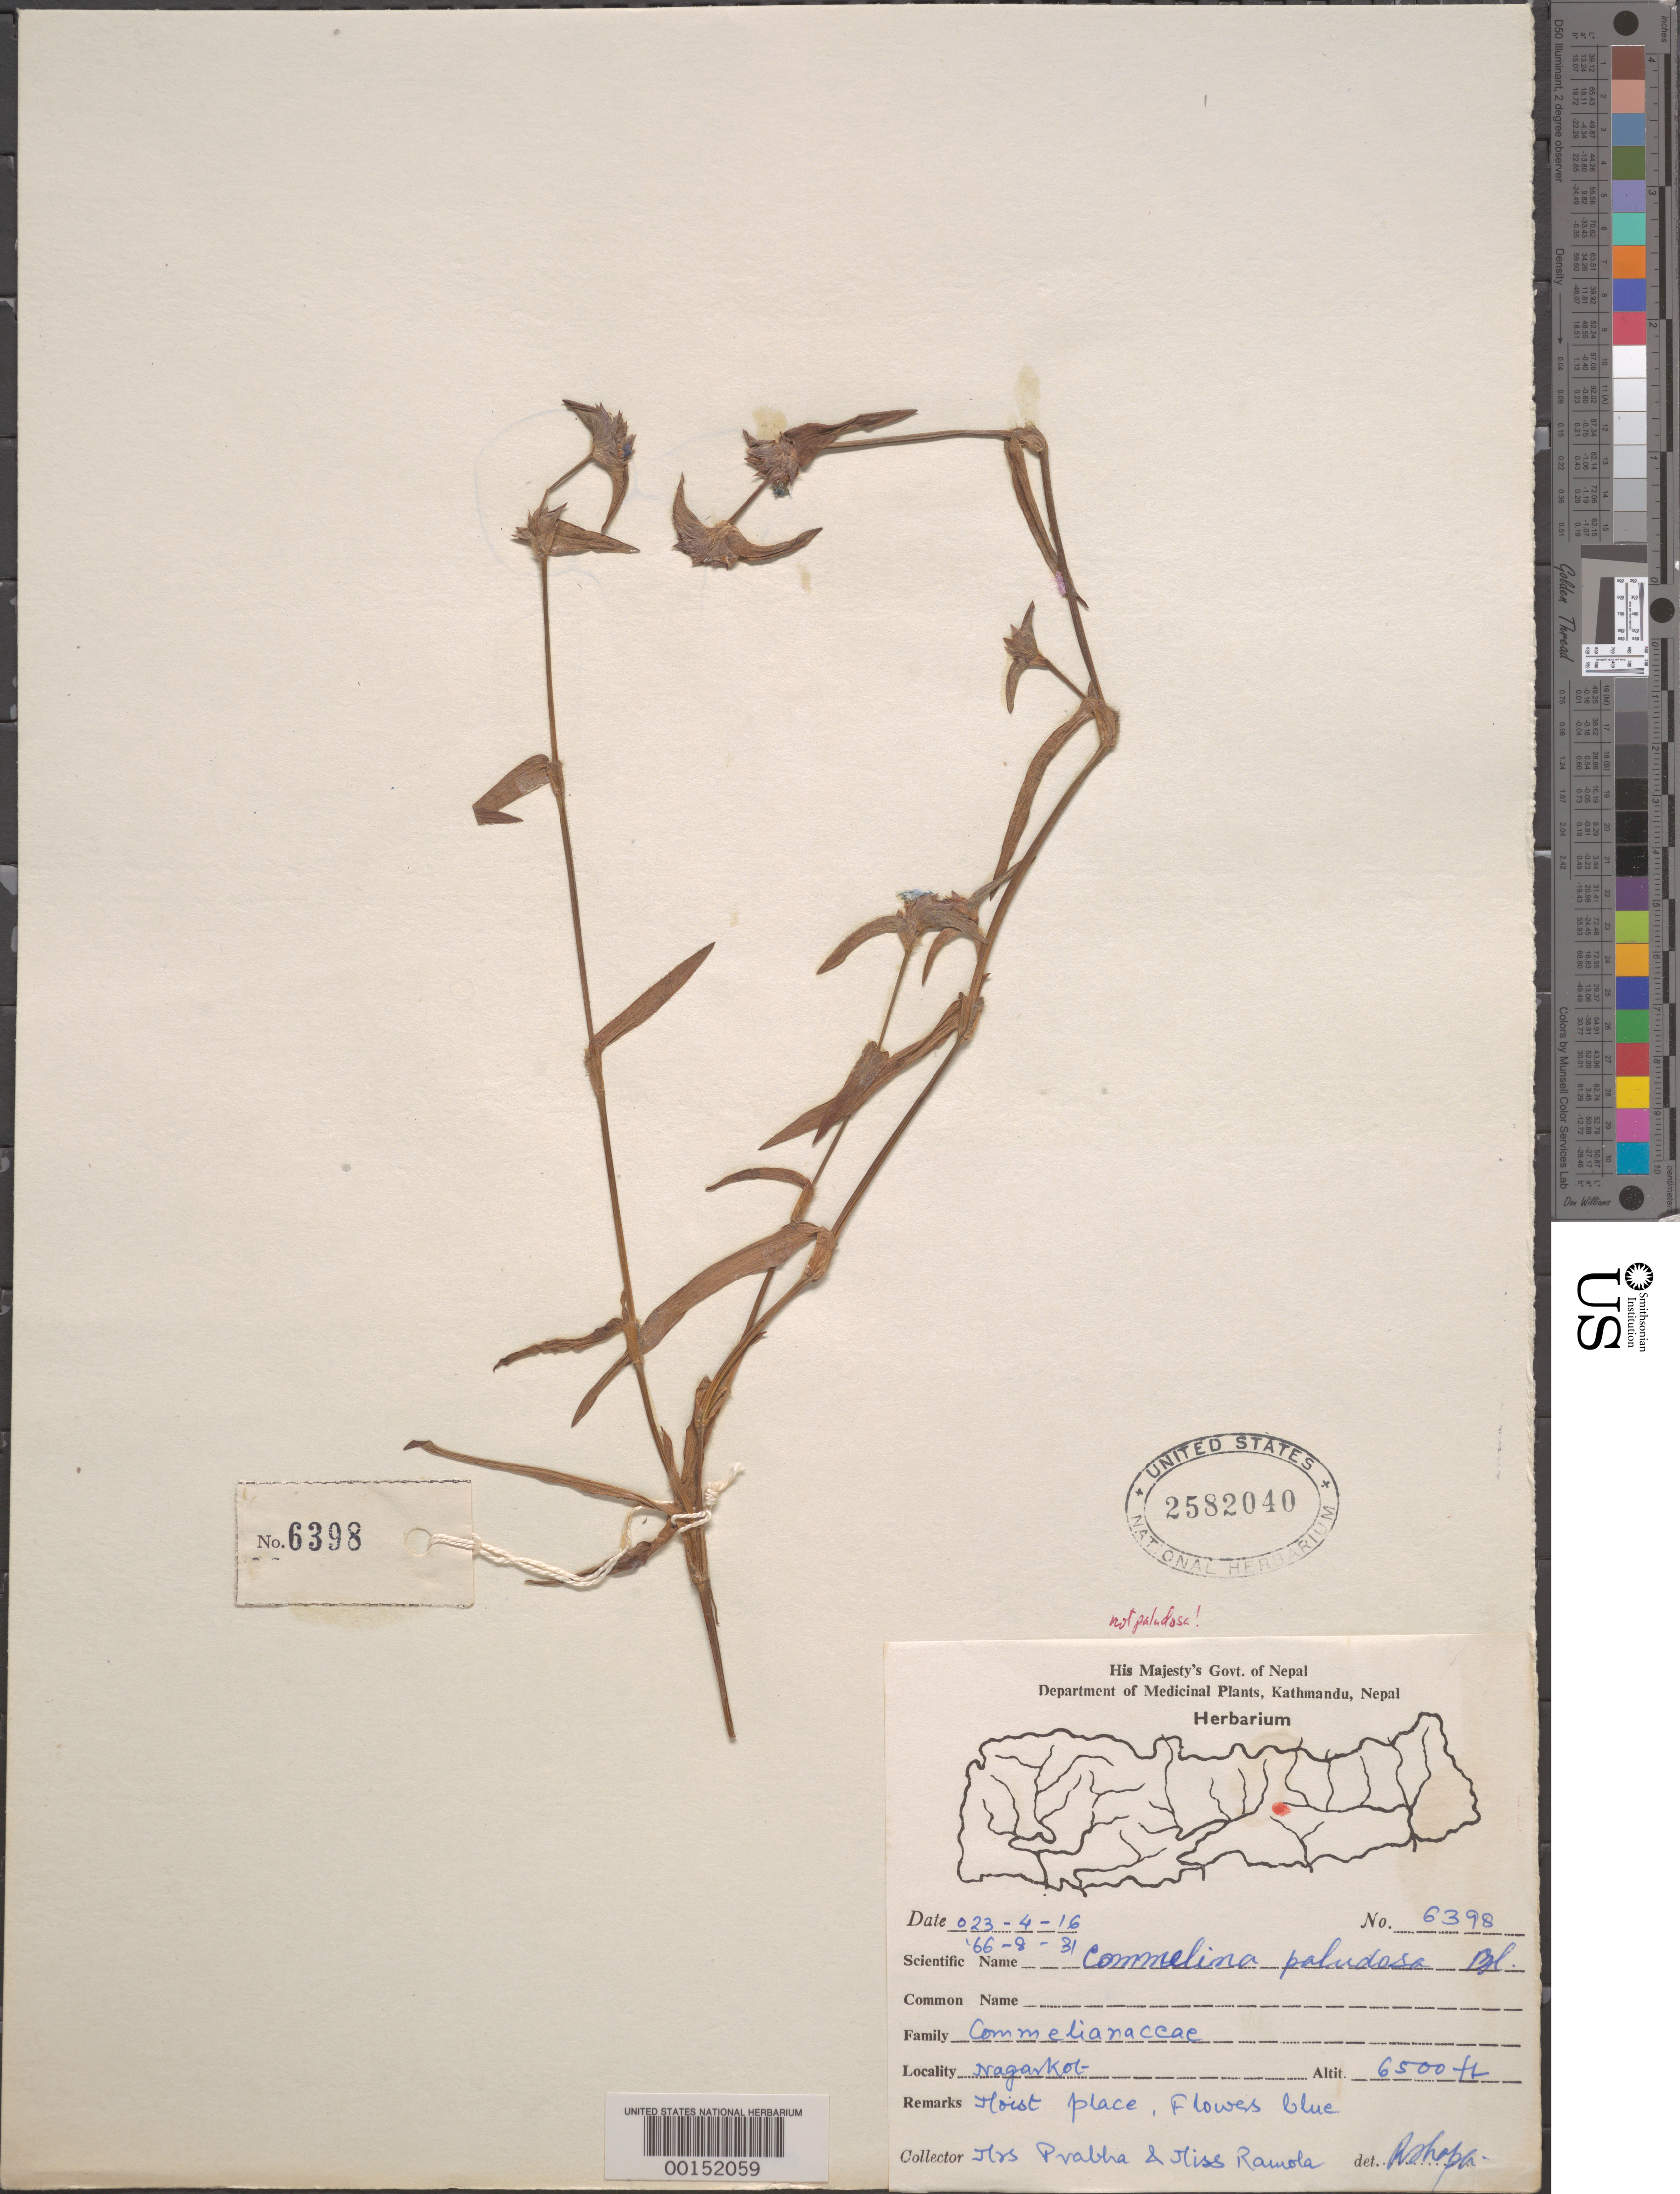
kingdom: Plantae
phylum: Tracheophyta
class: Liliopsida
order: Commelinales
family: Commelinaceae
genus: Cyanotis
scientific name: Cyanotis sp.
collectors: P. Pradhan & R. Thapa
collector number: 6398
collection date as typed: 23 Apr 1916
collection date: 1916-04-23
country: Nepal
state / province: Bagmati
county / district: Kathmandu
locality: Nagankot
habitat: Moist soil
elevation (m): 1983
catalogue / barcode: US 2582040